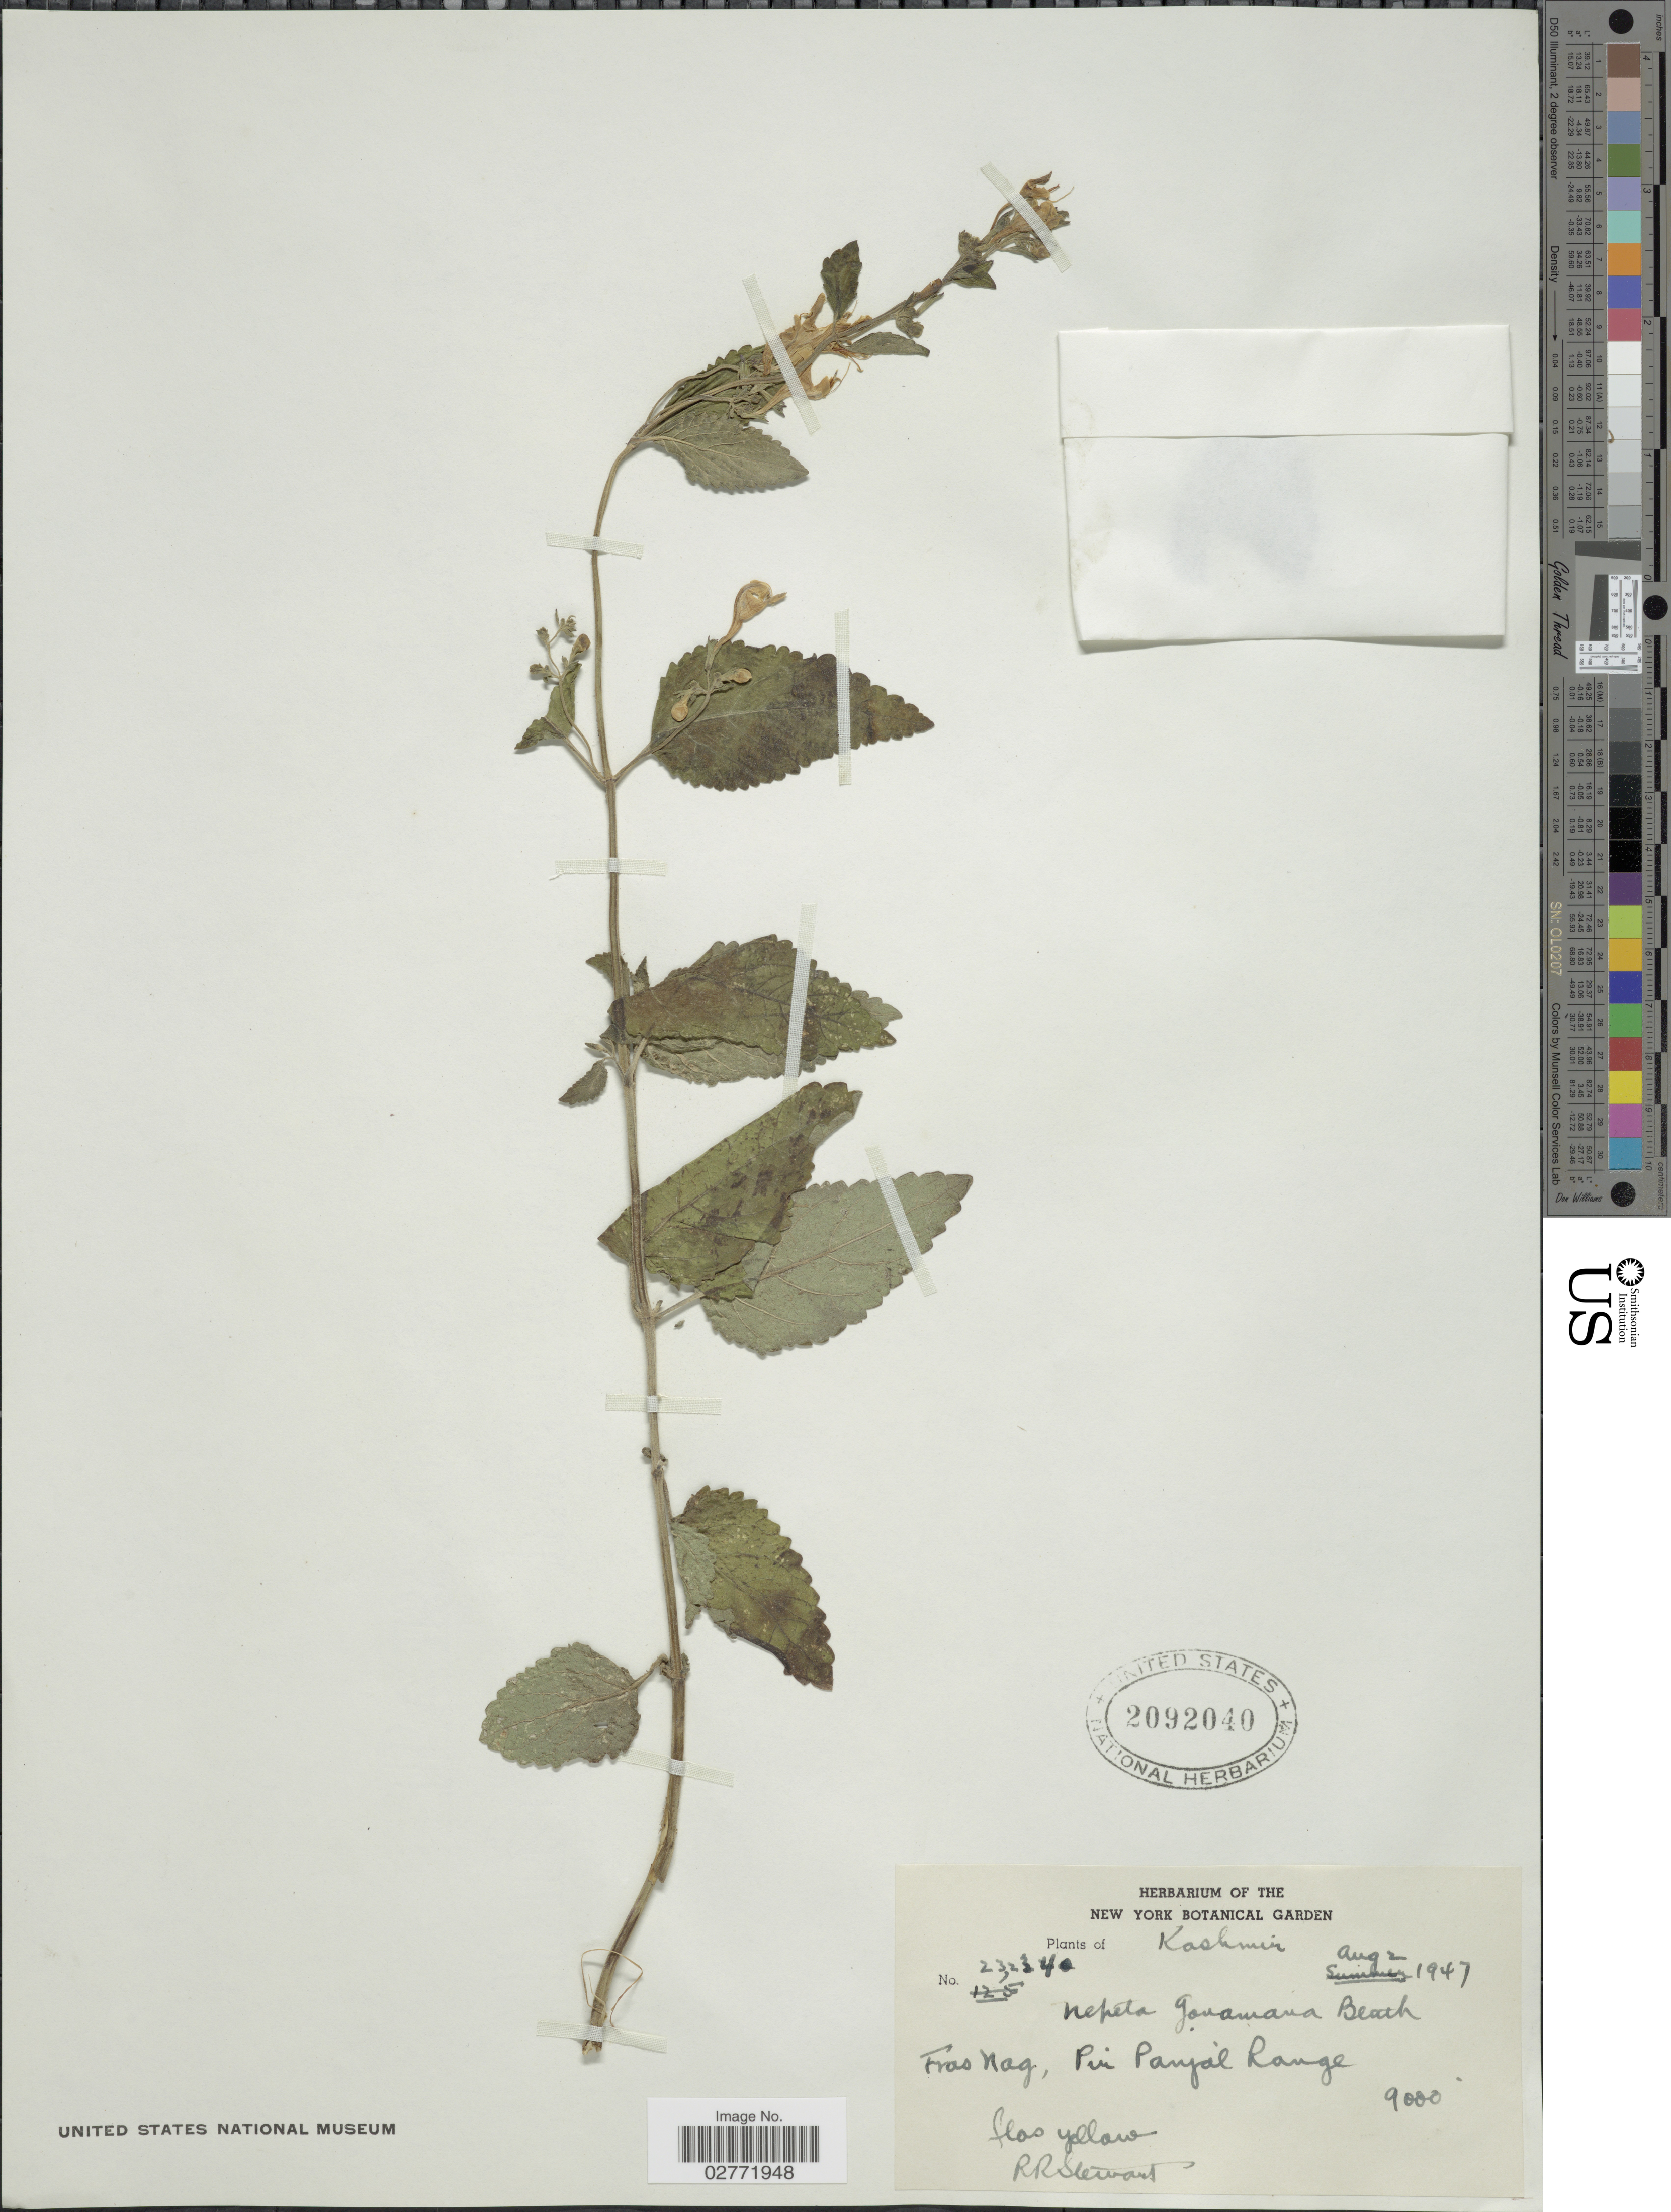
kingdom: Plantae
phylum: Tracheophyta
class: Magnoliopsida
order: Lamiales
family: Lamiaceae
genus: Nepeta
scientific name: Nepeta govaniana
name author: (Wall. ex Benth.) Benth.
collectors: R. R. Stewart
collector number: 232340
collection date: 1947-08-02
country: India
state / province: Jammu and Kashmir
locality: Kashmir, Fras Nag, Pir Panjal Range.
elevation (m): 2743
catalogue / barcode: US 2092040